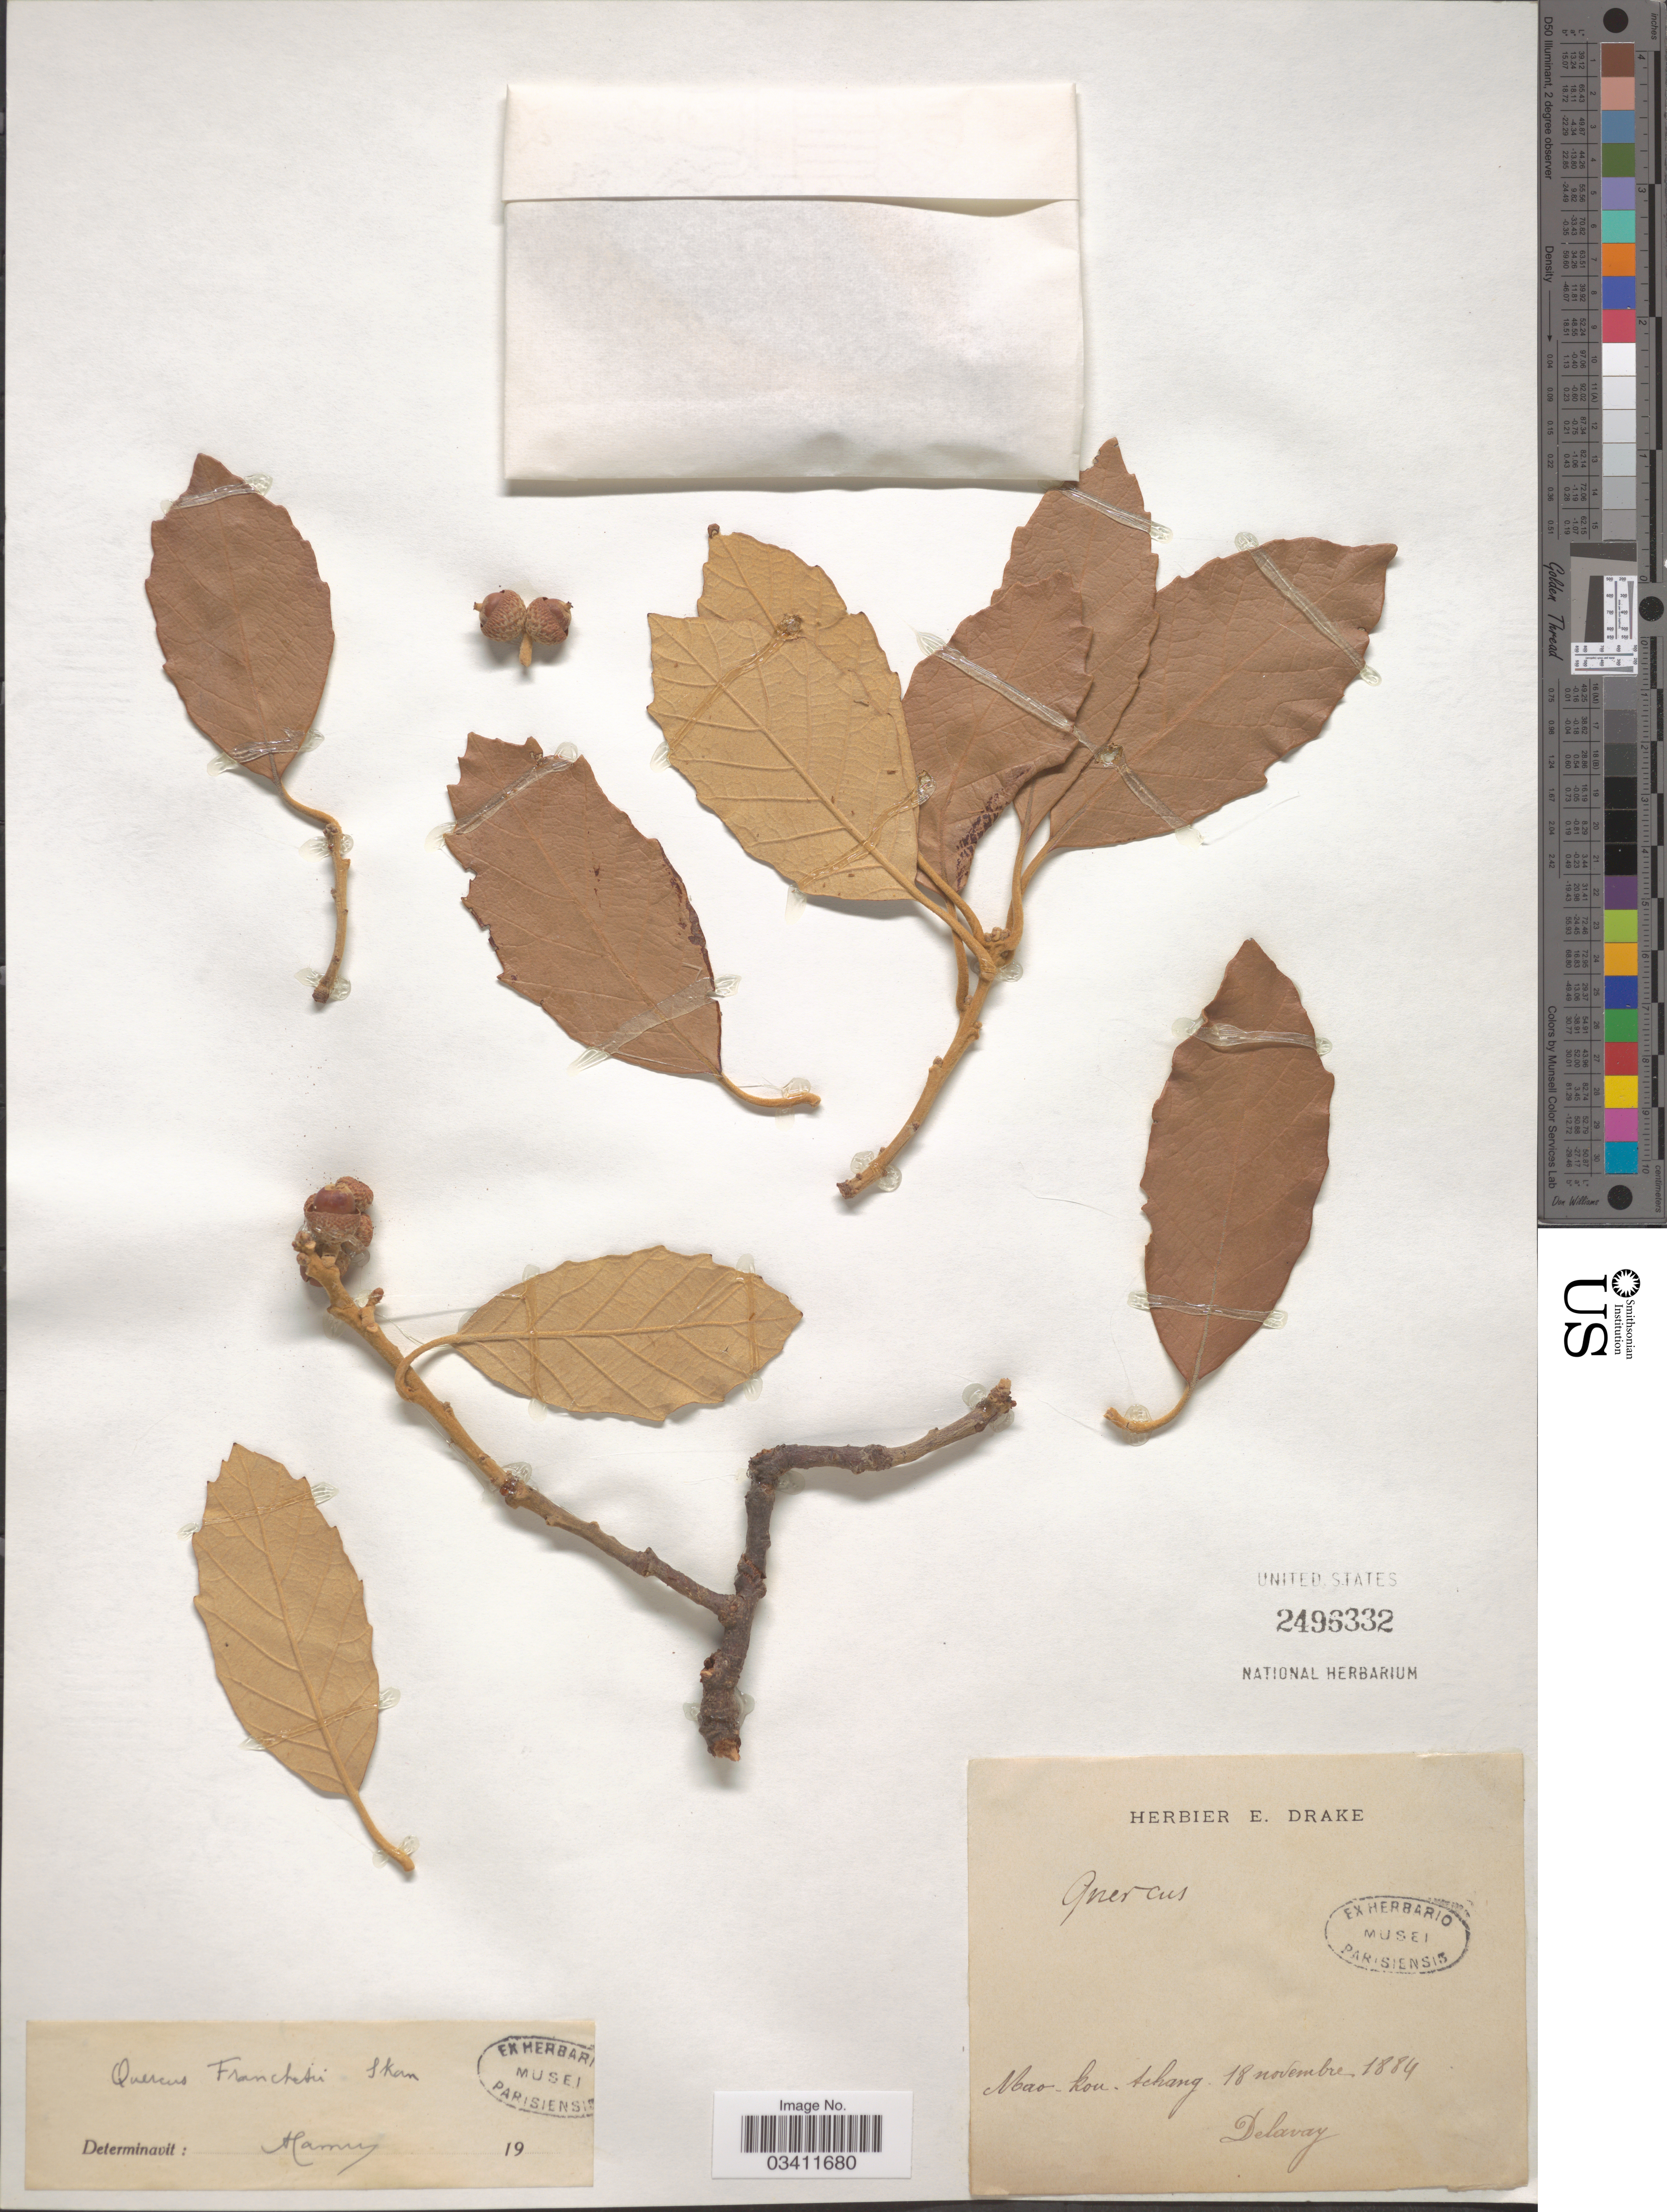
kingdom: Plantae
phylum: Tracheophyta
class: Magnoliopsida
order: Fagales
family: Fagaceae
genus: Quercus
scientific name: Quercus franchetii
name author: Skan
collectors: Delavay, --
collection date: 1884-11-18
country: China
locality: Mao-kou-tchang.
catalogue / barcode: US 2496332